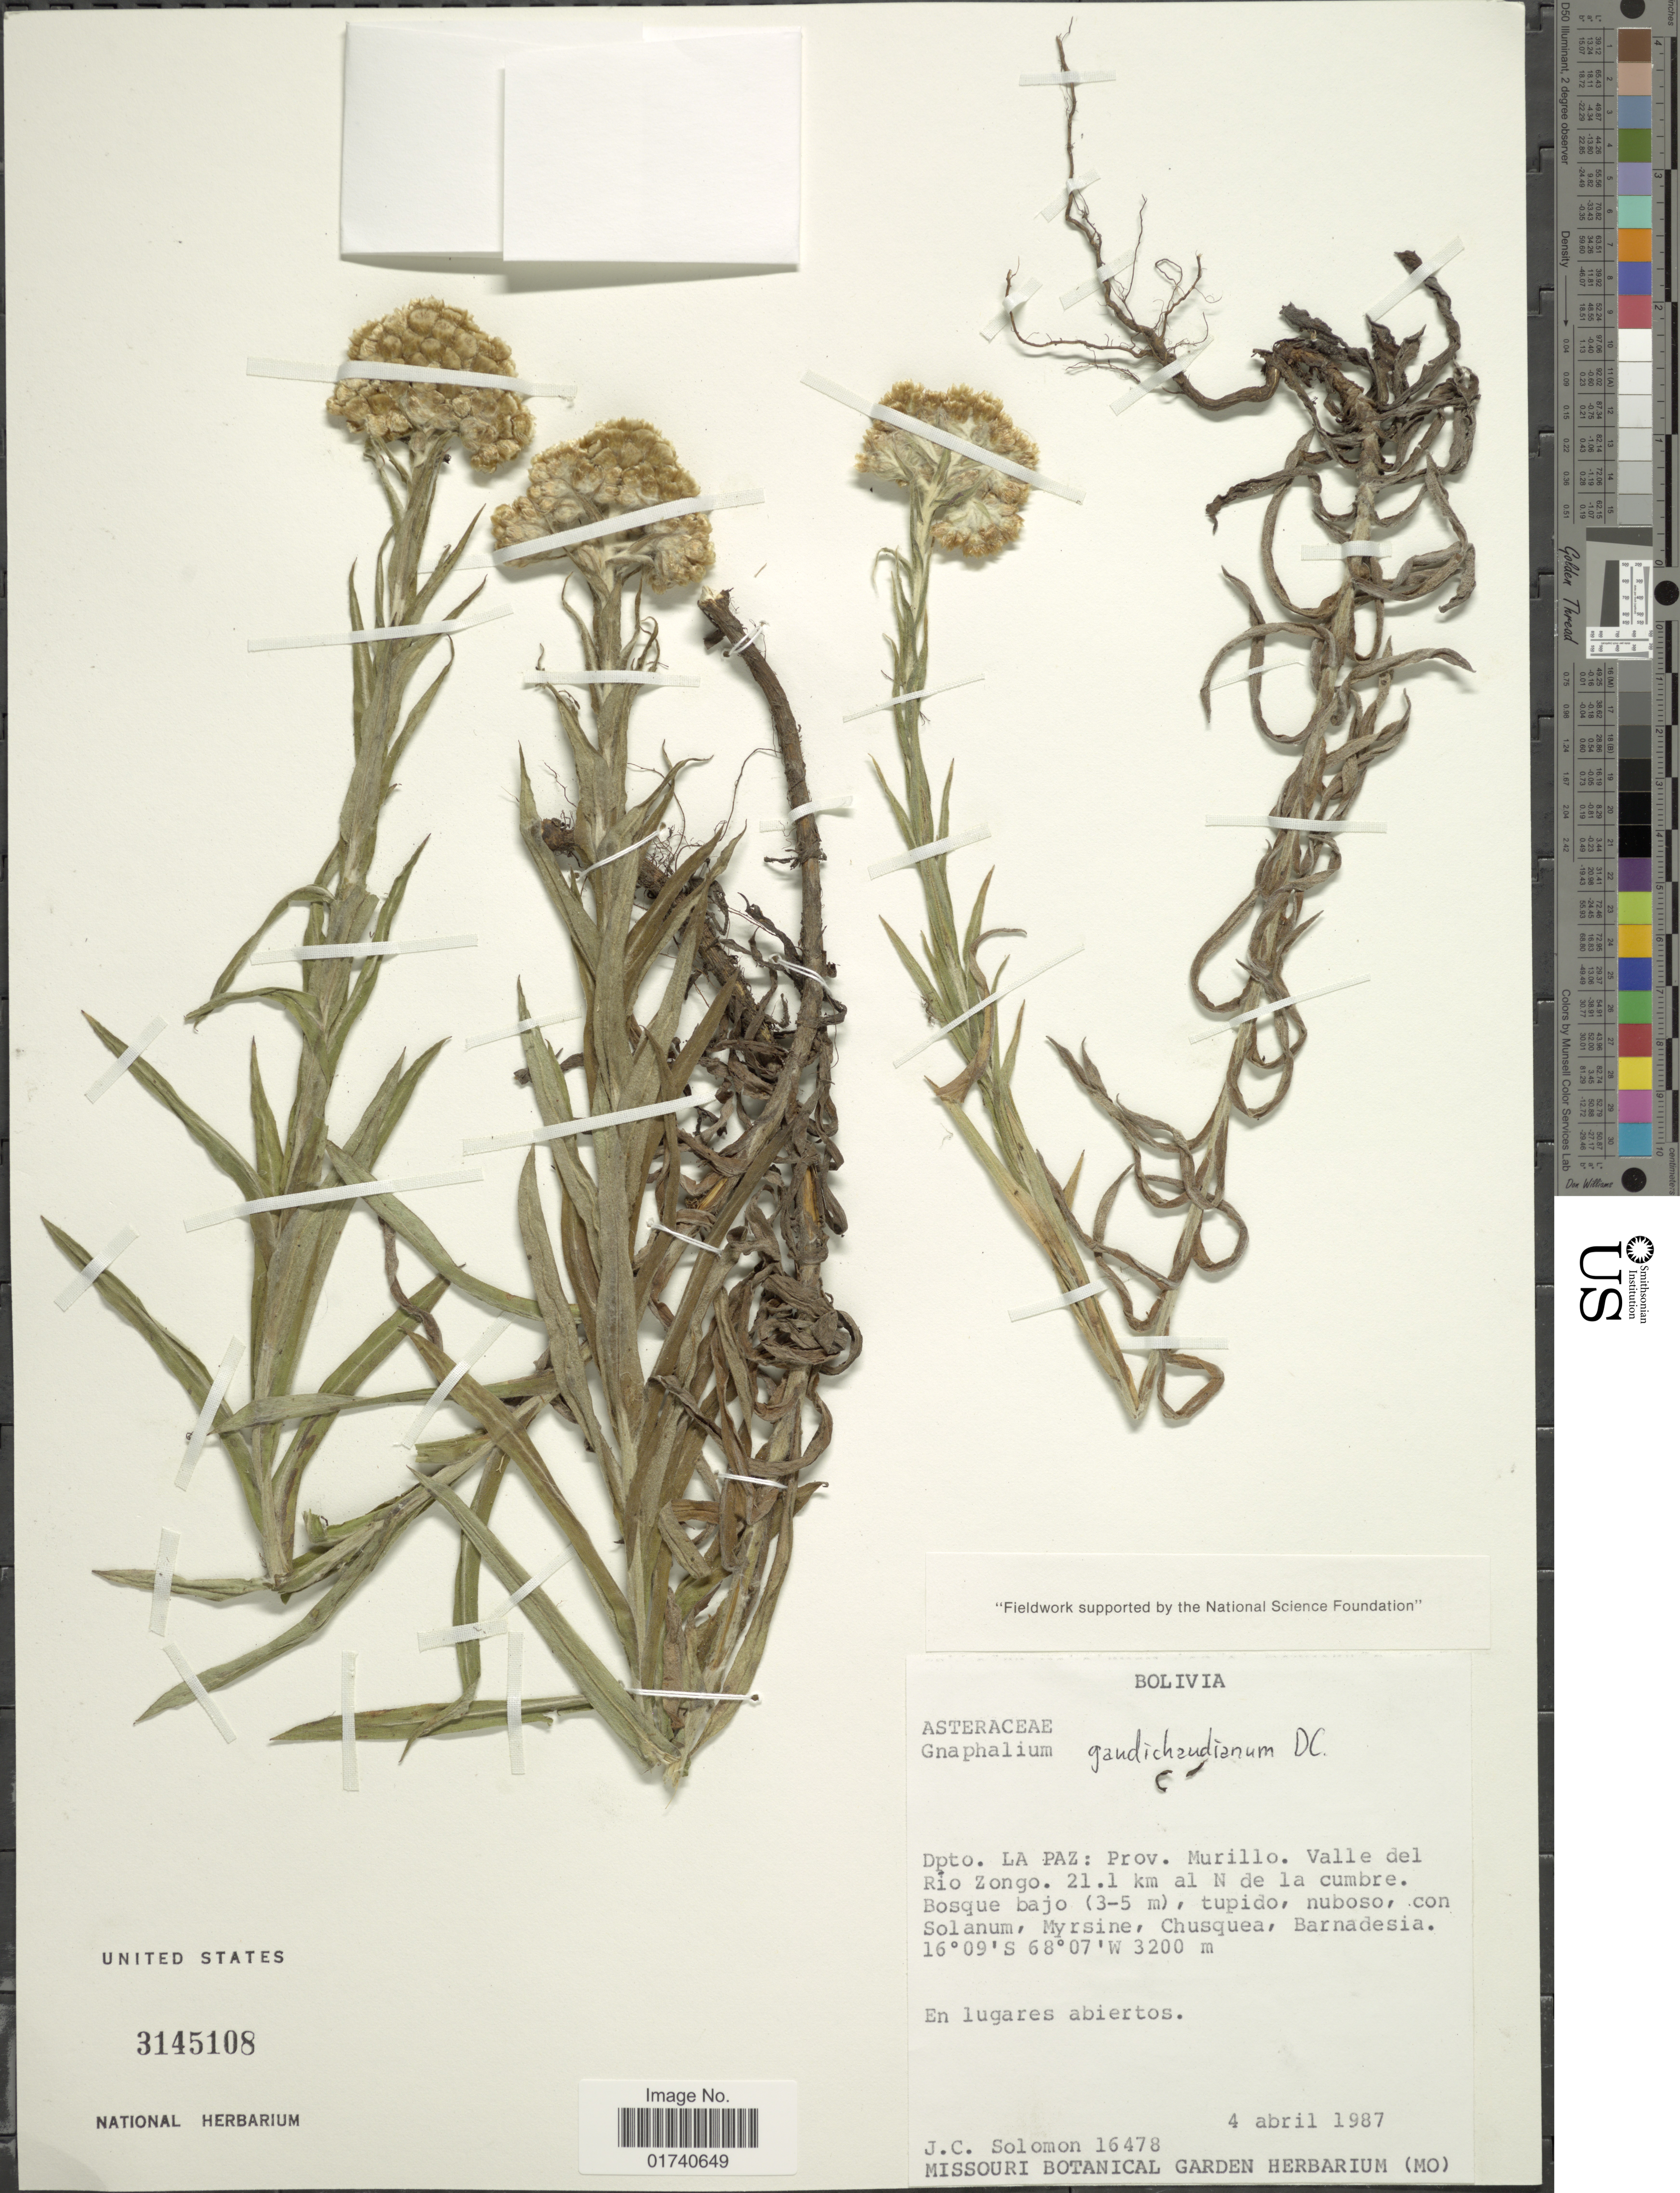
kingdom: Plantae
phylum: Tracheophyta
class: Magnoliopsida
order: Asterales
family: Asteraceae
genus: Pseudognaphalium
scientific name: Pseudognaphalium gaudichaudianum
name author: (DC.) Anderb.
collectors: J. C. Solomon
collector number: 16478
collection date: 1987-04-04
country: Bolivia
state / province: La Paz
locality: Dpto. La Paz: Prov. Murillo. Valle del Rio Zongo. 21.1 km al N de la cumbre.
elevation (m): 3200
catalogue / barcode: US 3145108